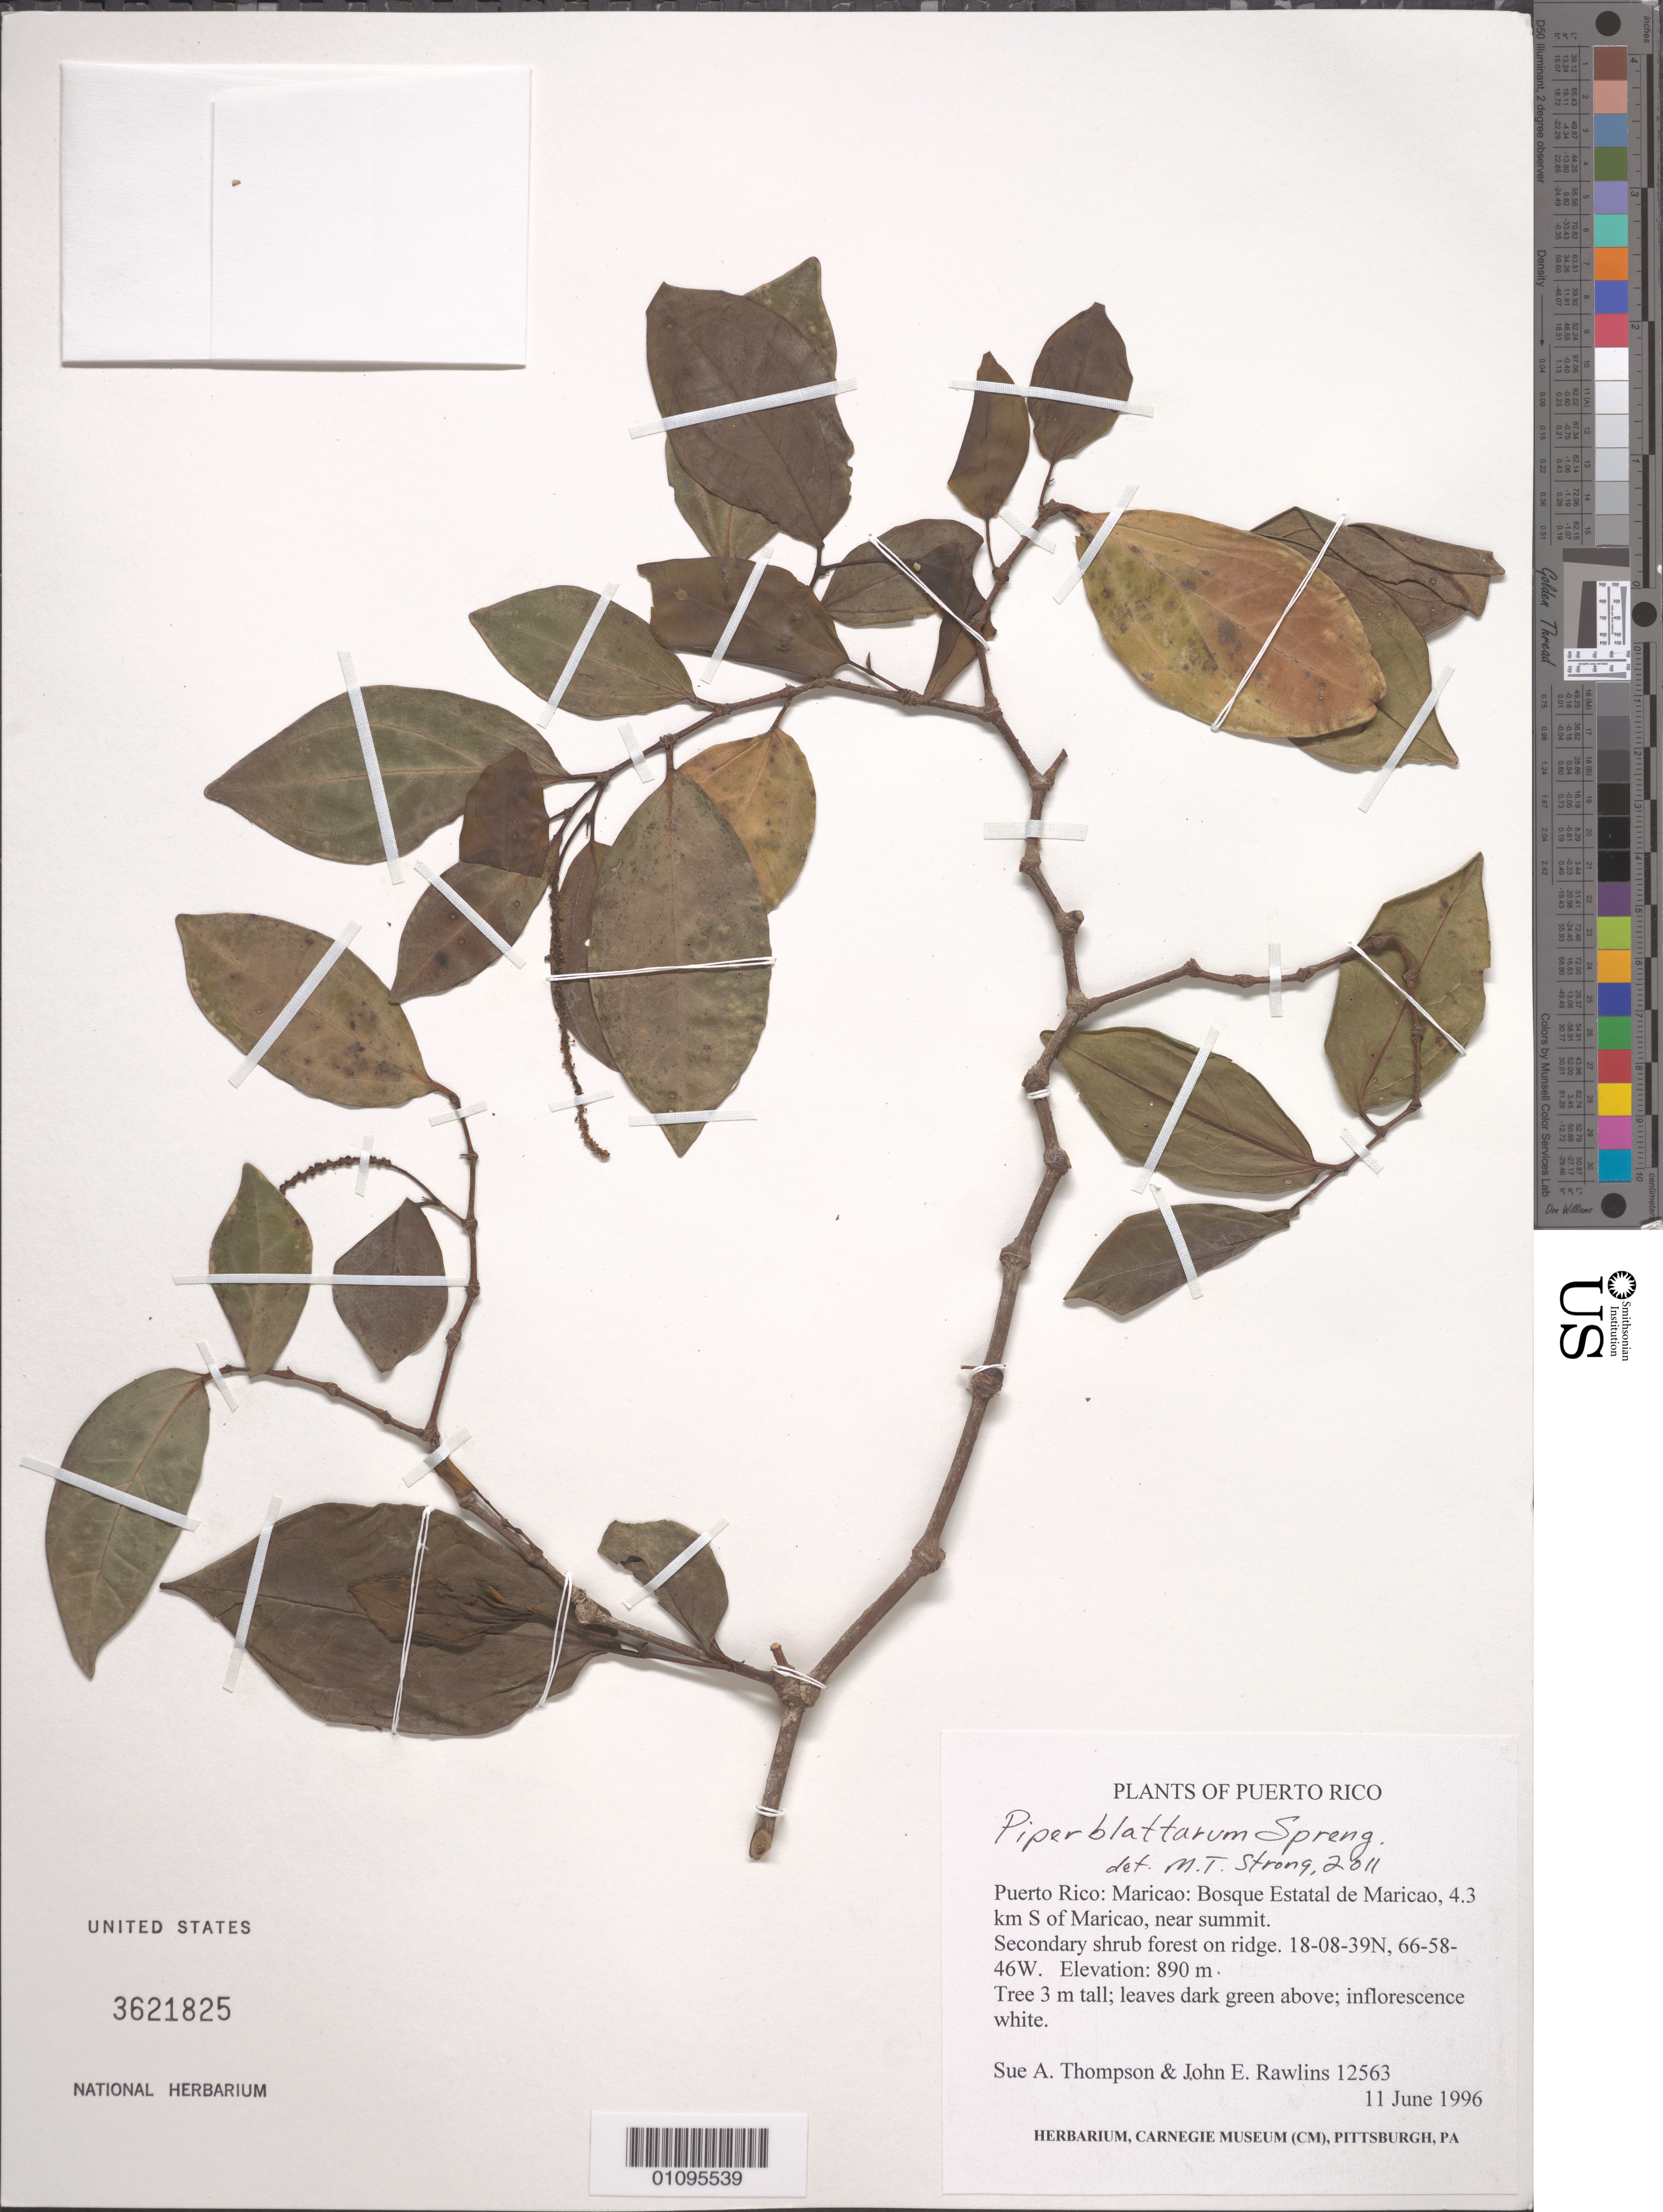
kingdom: Plantae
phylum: Tracheophyta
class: Magnoliopsida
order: Piperales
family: Piperaceae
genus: Piper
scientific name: Piper blattarum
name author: Spreng.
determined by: Strong, M. T., (US), Smithsonian Institution - National Museum of Natural History (UNITED STATES)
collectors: S. A. Thompson & J. Rawlins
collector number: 12563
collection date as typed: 11 Jun 1996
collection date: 1996-06-11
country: Puerto Rico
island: Puerto Rico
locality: Maricao: Bosque Estatal de Maricao, 4.3 km S of Maricao, near summit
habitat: Secondary shrub forest on ridge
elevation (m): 890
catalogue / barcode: US 3621825